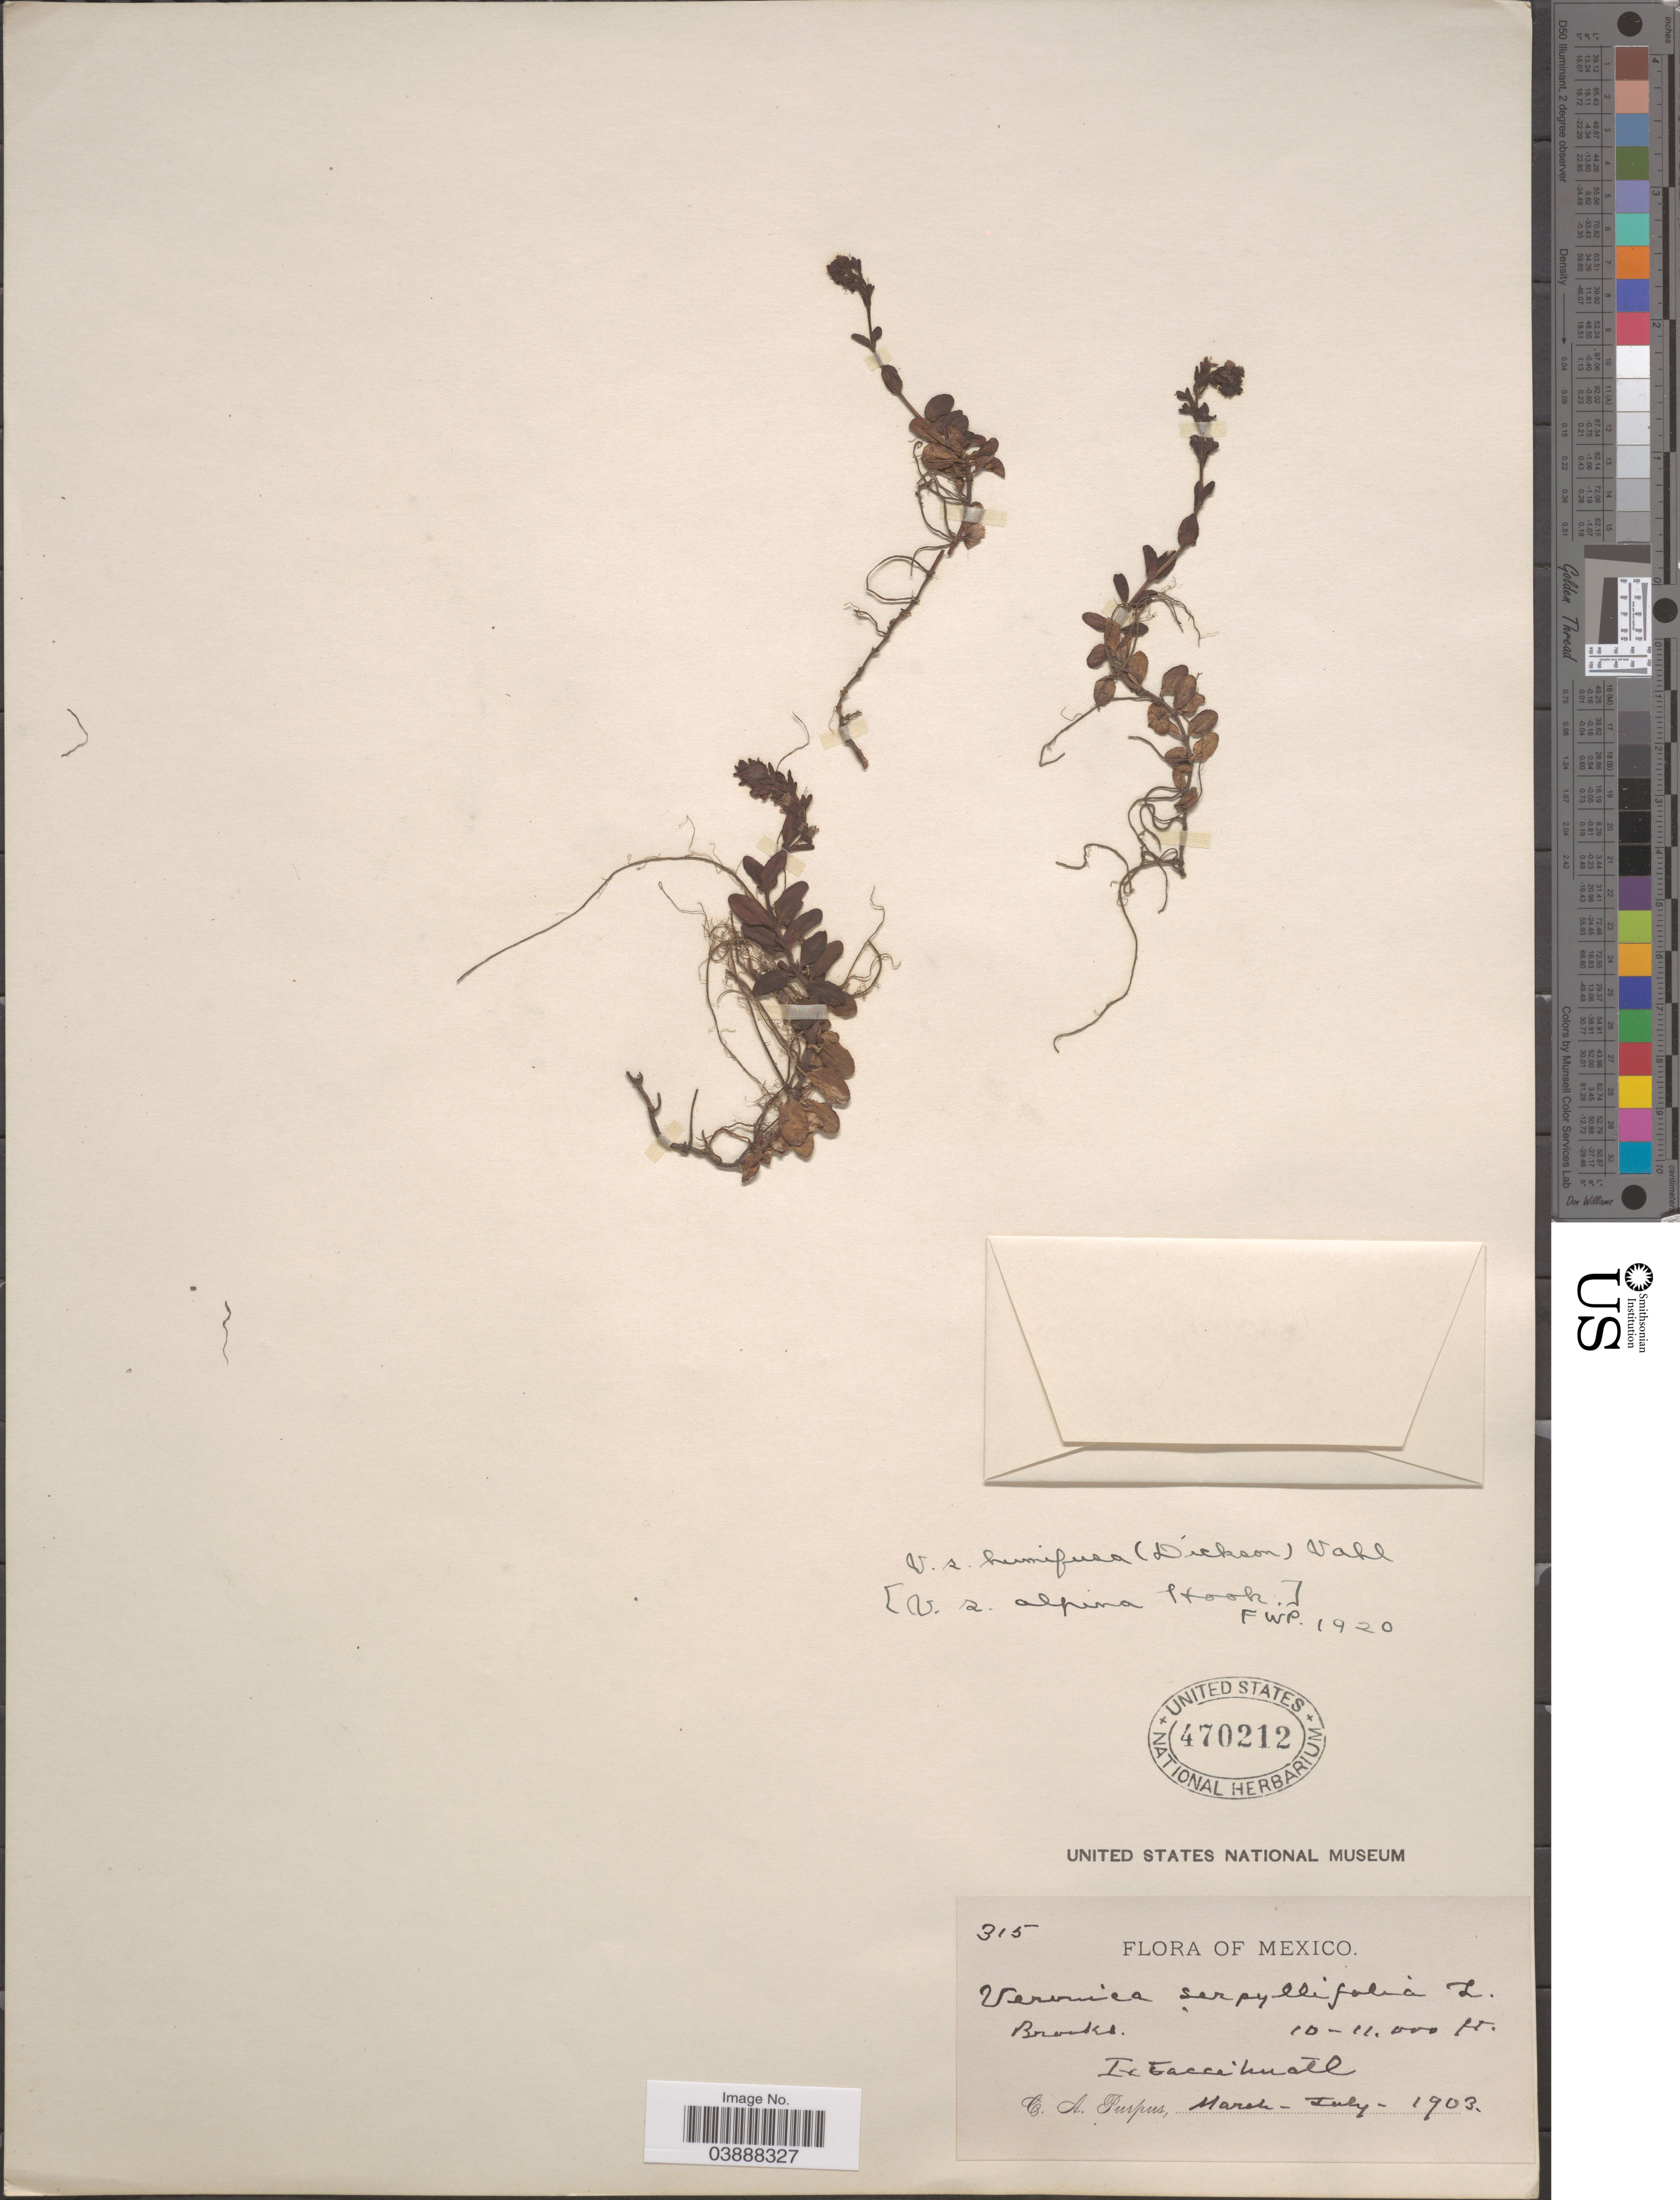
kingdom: Plantae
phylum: Tracheophyta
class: Magnoliopsida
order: Lamiales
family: Plantaginaceae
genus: Veronica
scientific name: Veronica mexicana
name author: S. Watson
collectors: C. A. Purpus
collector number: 315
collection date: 1903-03/1903-07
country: Mexico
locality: Ixtaccihuatl.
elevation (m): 3048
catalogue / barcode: US 470212